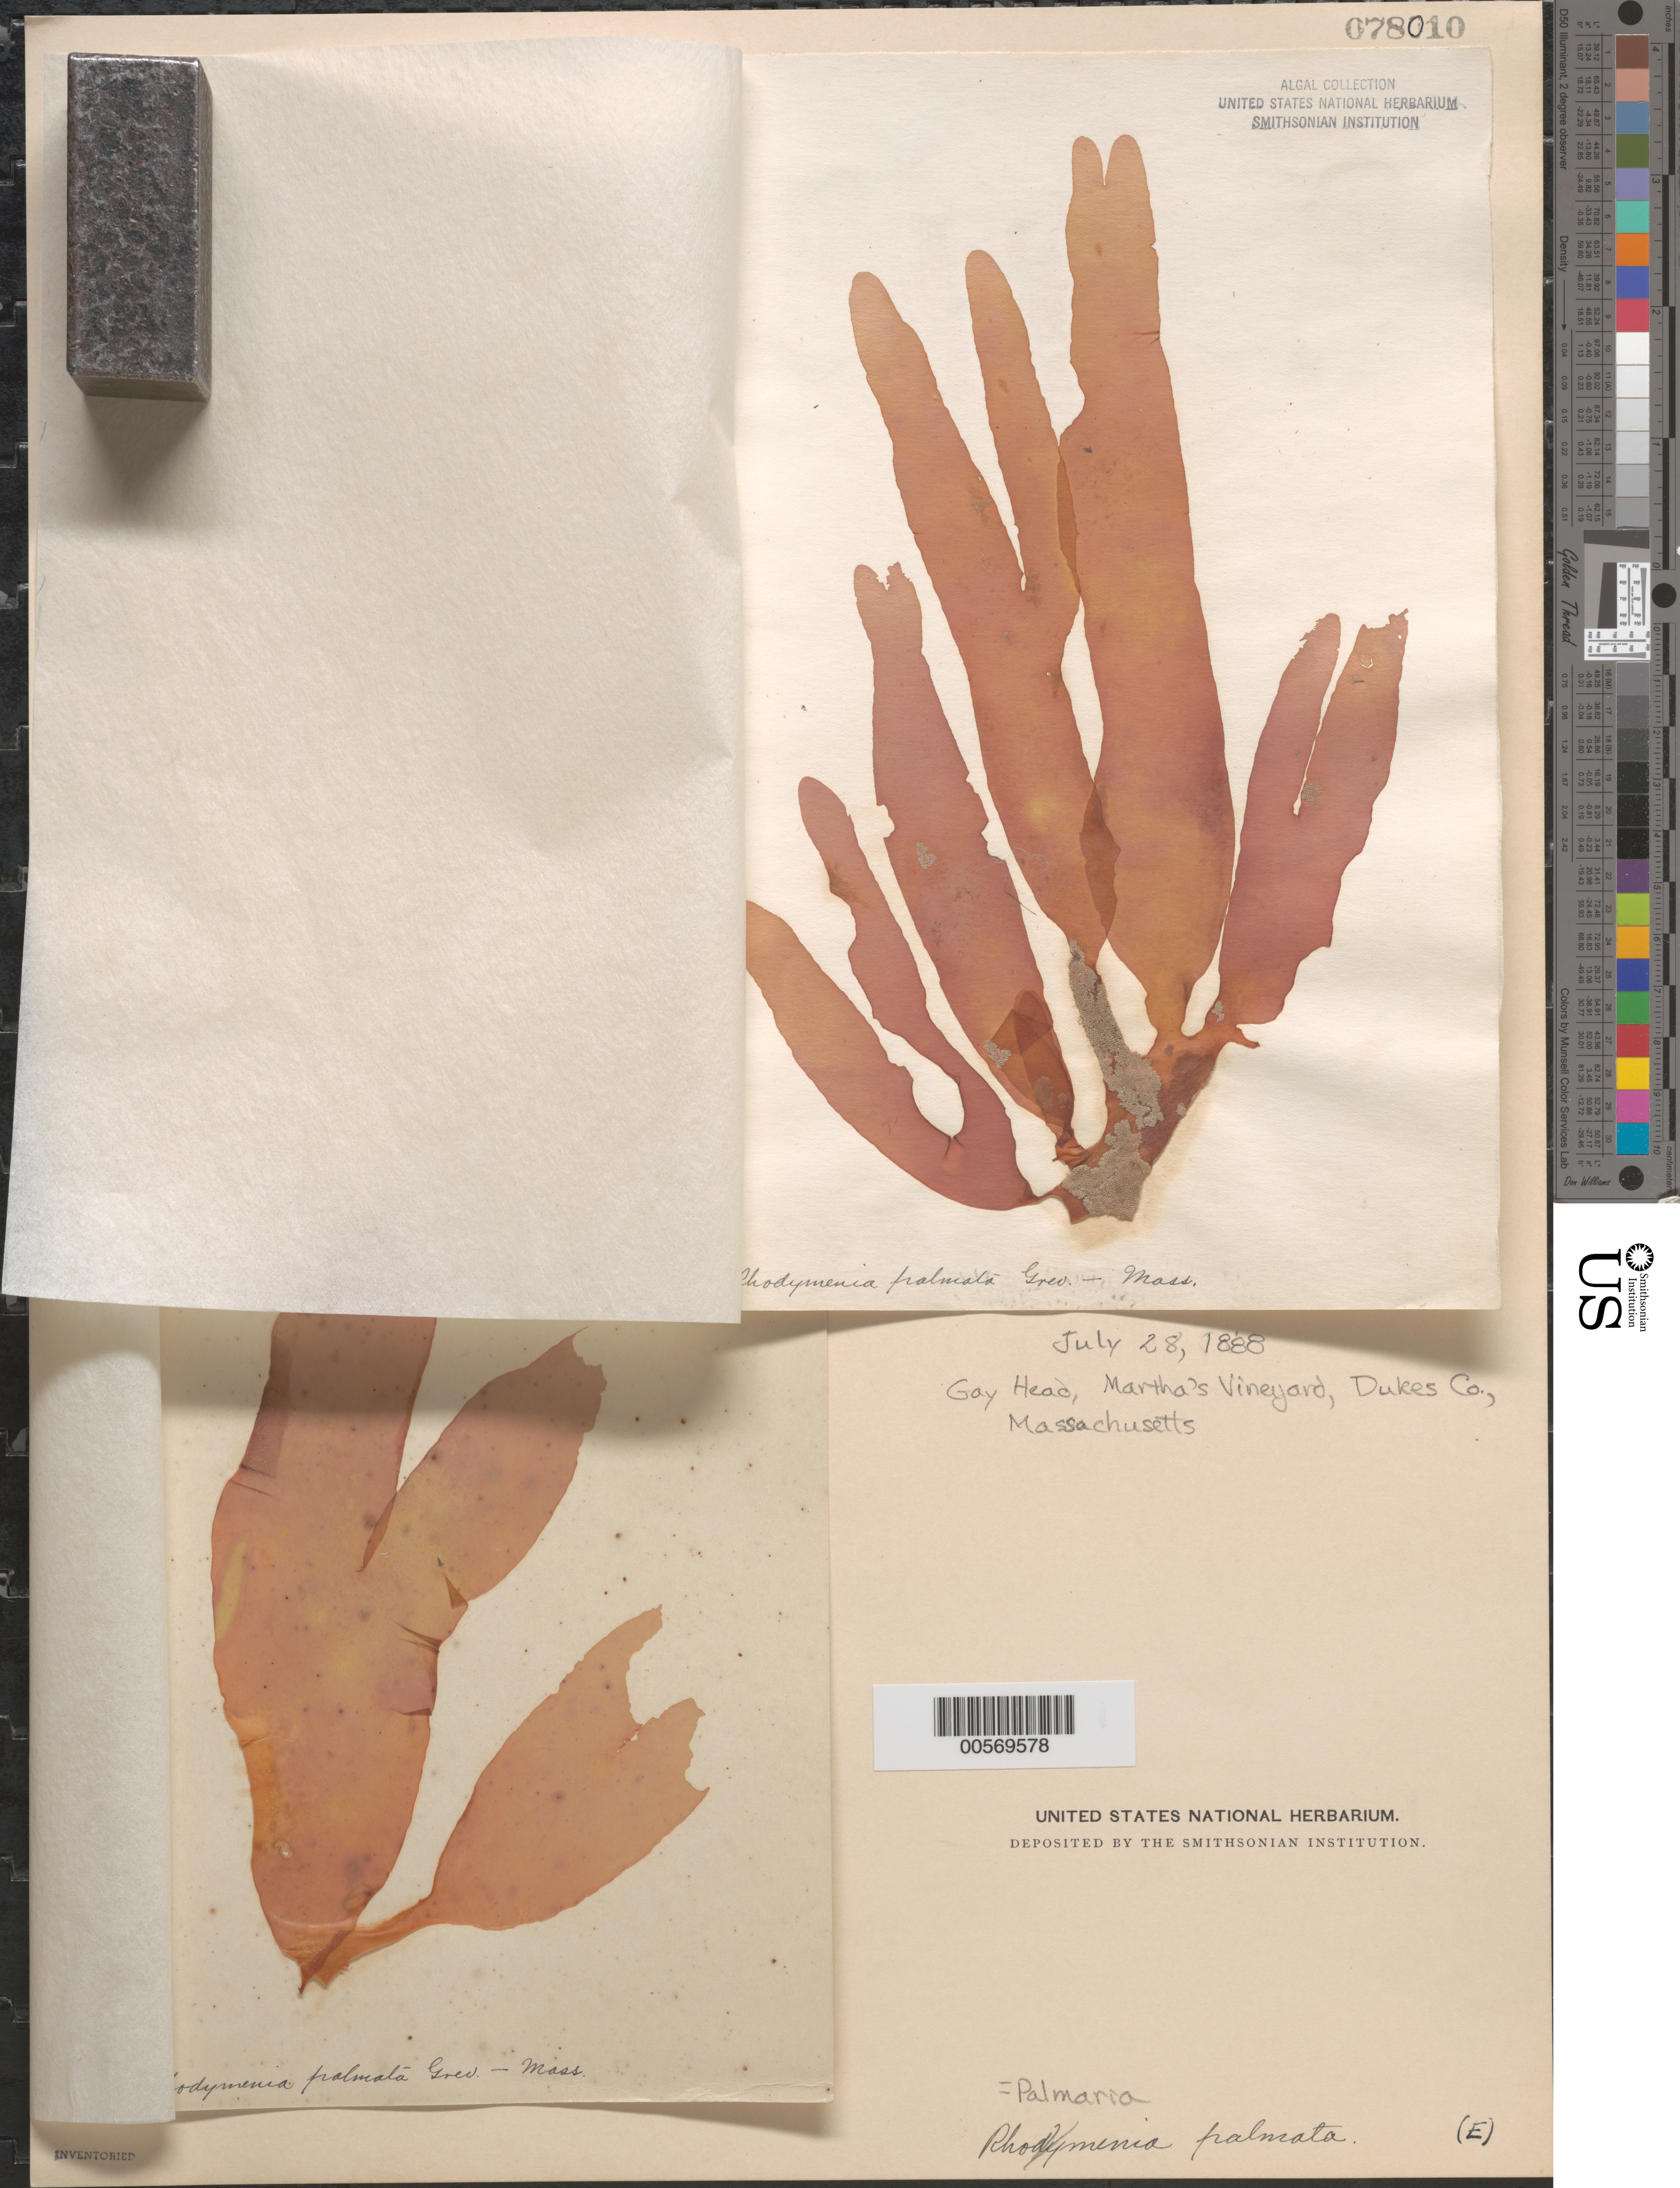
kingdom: Plantae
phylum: Rhodophyta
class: Florideophyceae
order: Palmariales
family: Palmariaceae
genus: Palmaria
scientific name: Palmaria palmata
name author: (L.) F. Weber & D. Mohr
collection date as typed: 28 Jul 1888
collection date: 1888-07-28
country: United States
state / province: Massachusetts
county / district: Dukes County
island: Martha's Vineyard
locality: Gay Head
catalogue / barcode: US 78010